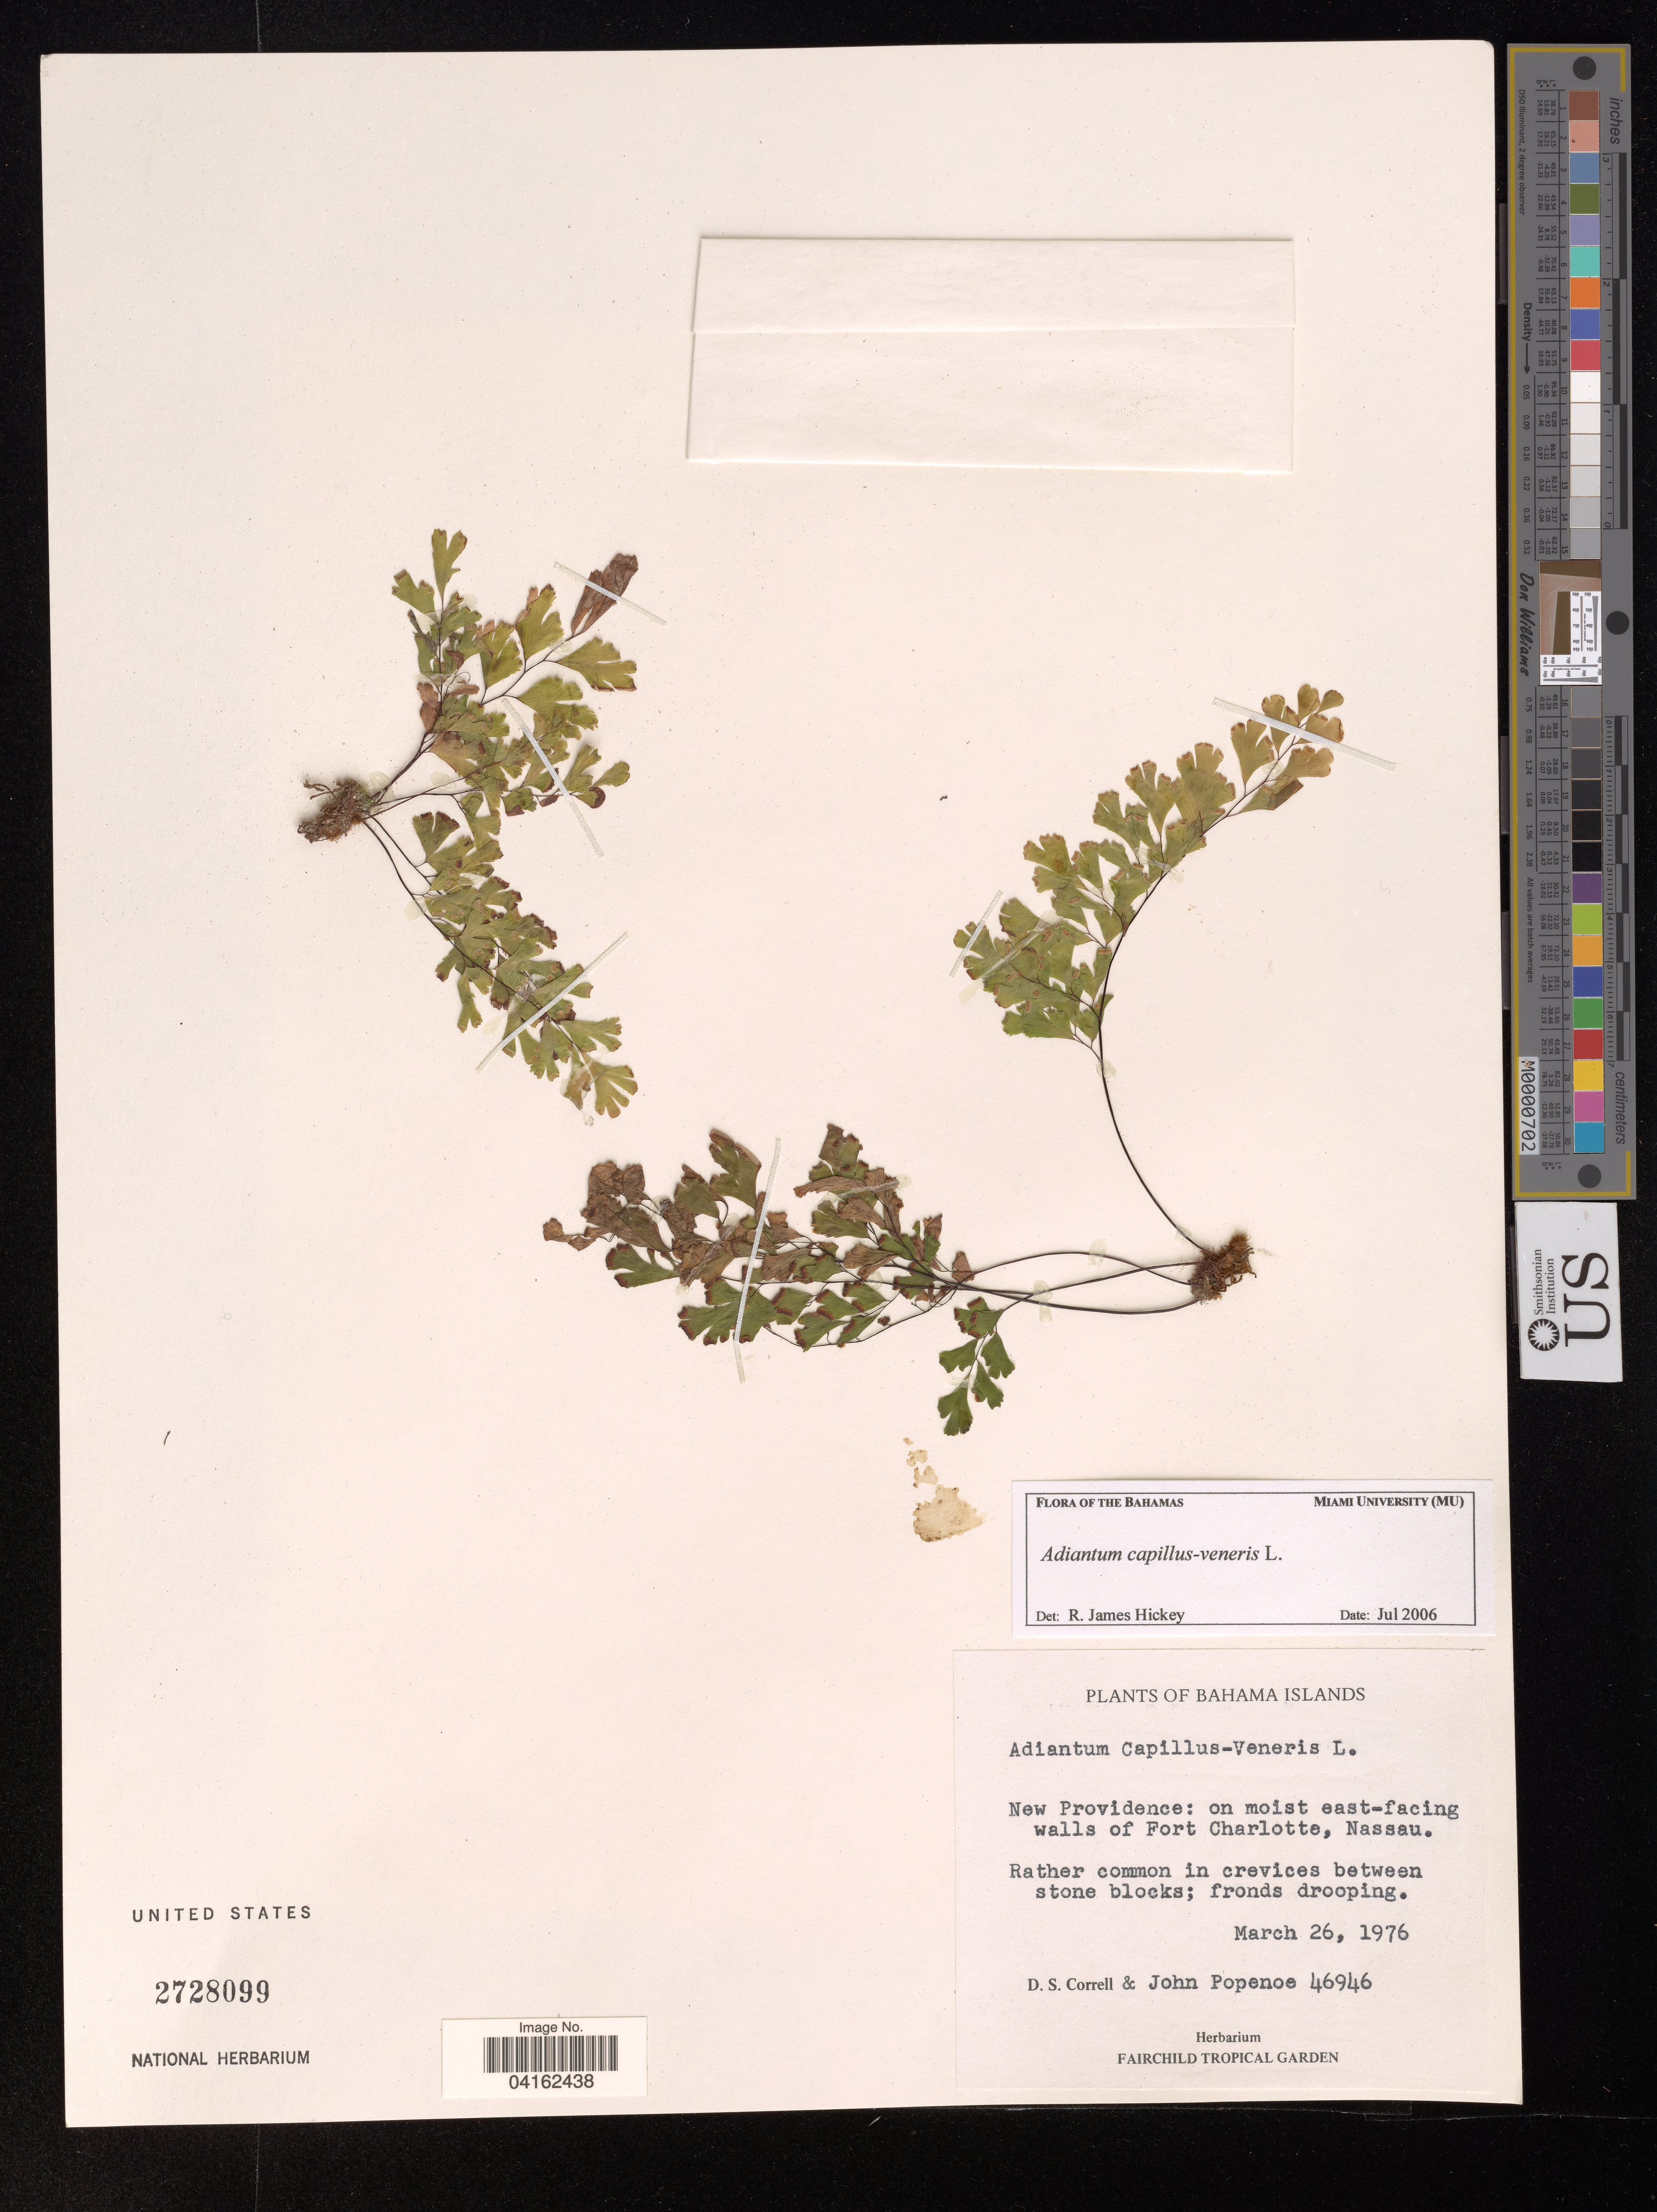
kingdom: Plantae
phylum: Tracheophyta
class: Polypodiopsida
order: Polypodiales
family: Pteridaceae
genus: Adiantum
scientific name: Adiantum capillus-veneris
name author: L.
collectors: D. S. Correll & J. Popenoe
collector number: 46946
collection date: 1976-03-26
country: Bahamas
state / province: New Providence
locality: On moist east-facing walls of Fort Charlotte, Nassau.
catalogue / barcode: US 2728099